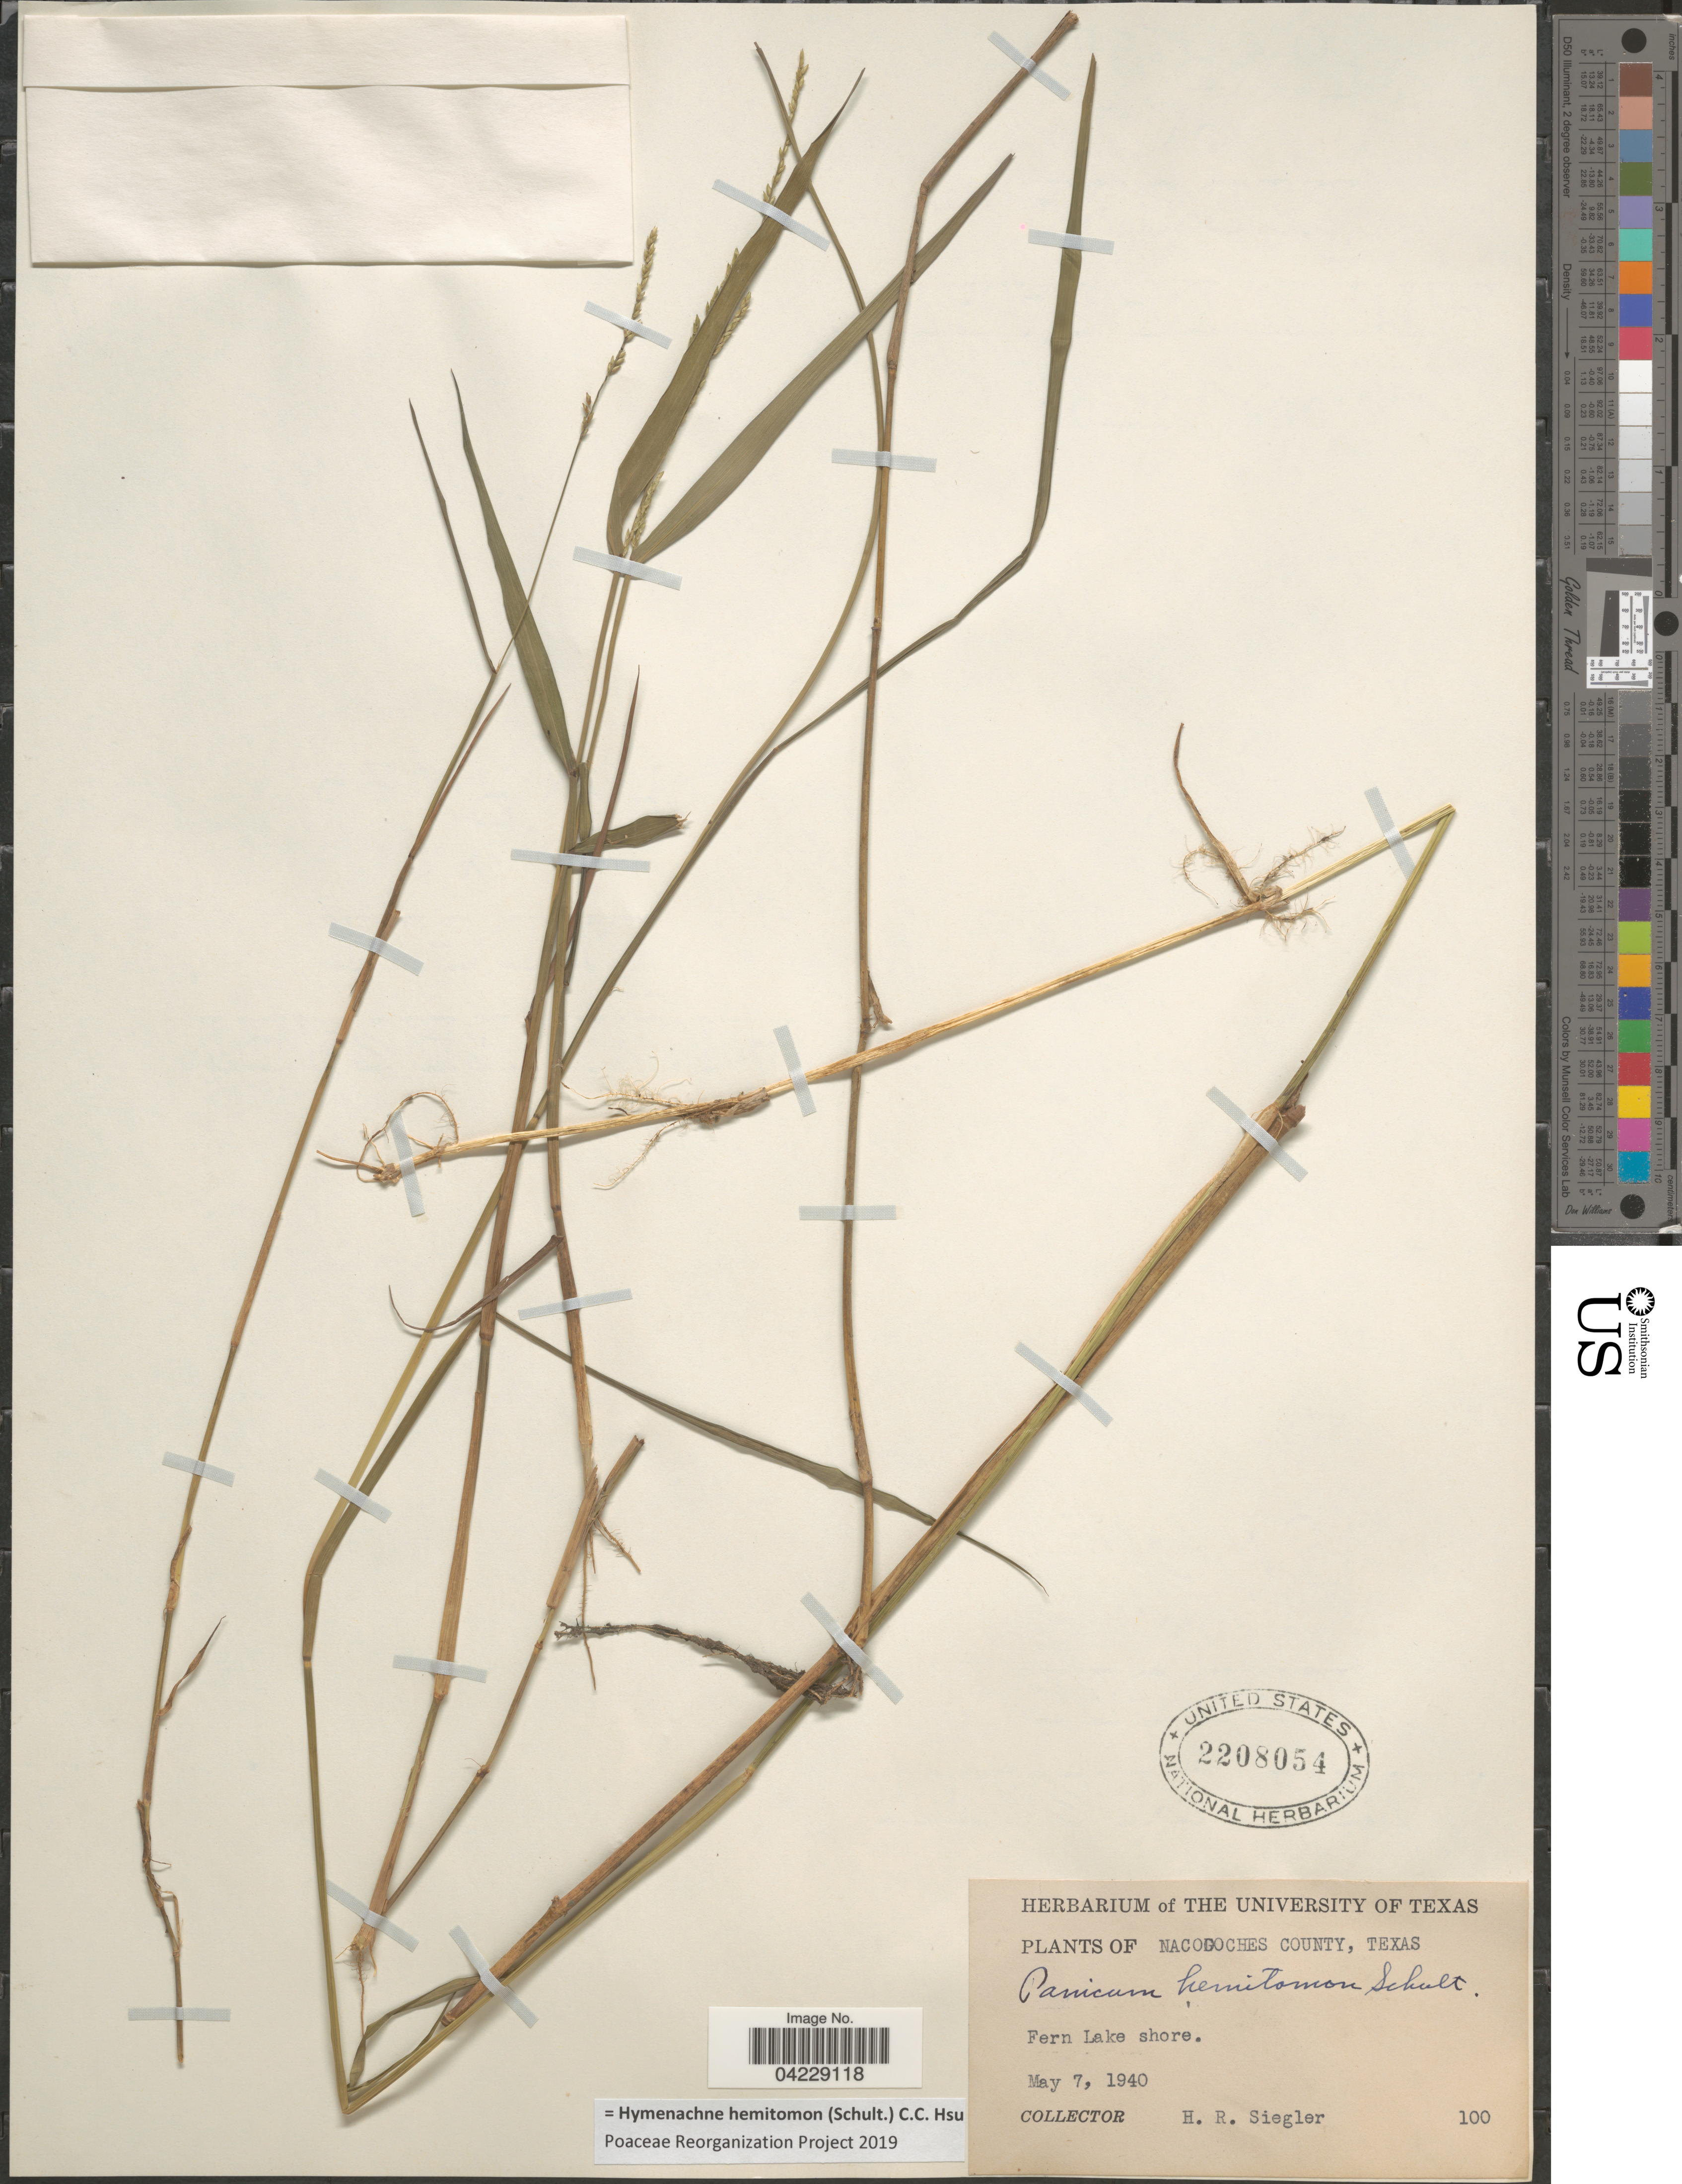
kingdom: Plantae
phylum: Tracheophyta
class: Liliopsida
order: Poales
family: Poaceae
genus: Hymenachne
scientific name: Hymenachne hemitomon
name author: (Schult.) C. C. Hsu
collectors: H. Siegler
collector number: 100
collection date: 1940-05-07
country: United States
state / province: Texas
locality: Nacogoches County. Fern Lake shore.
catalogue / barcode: US 2208054